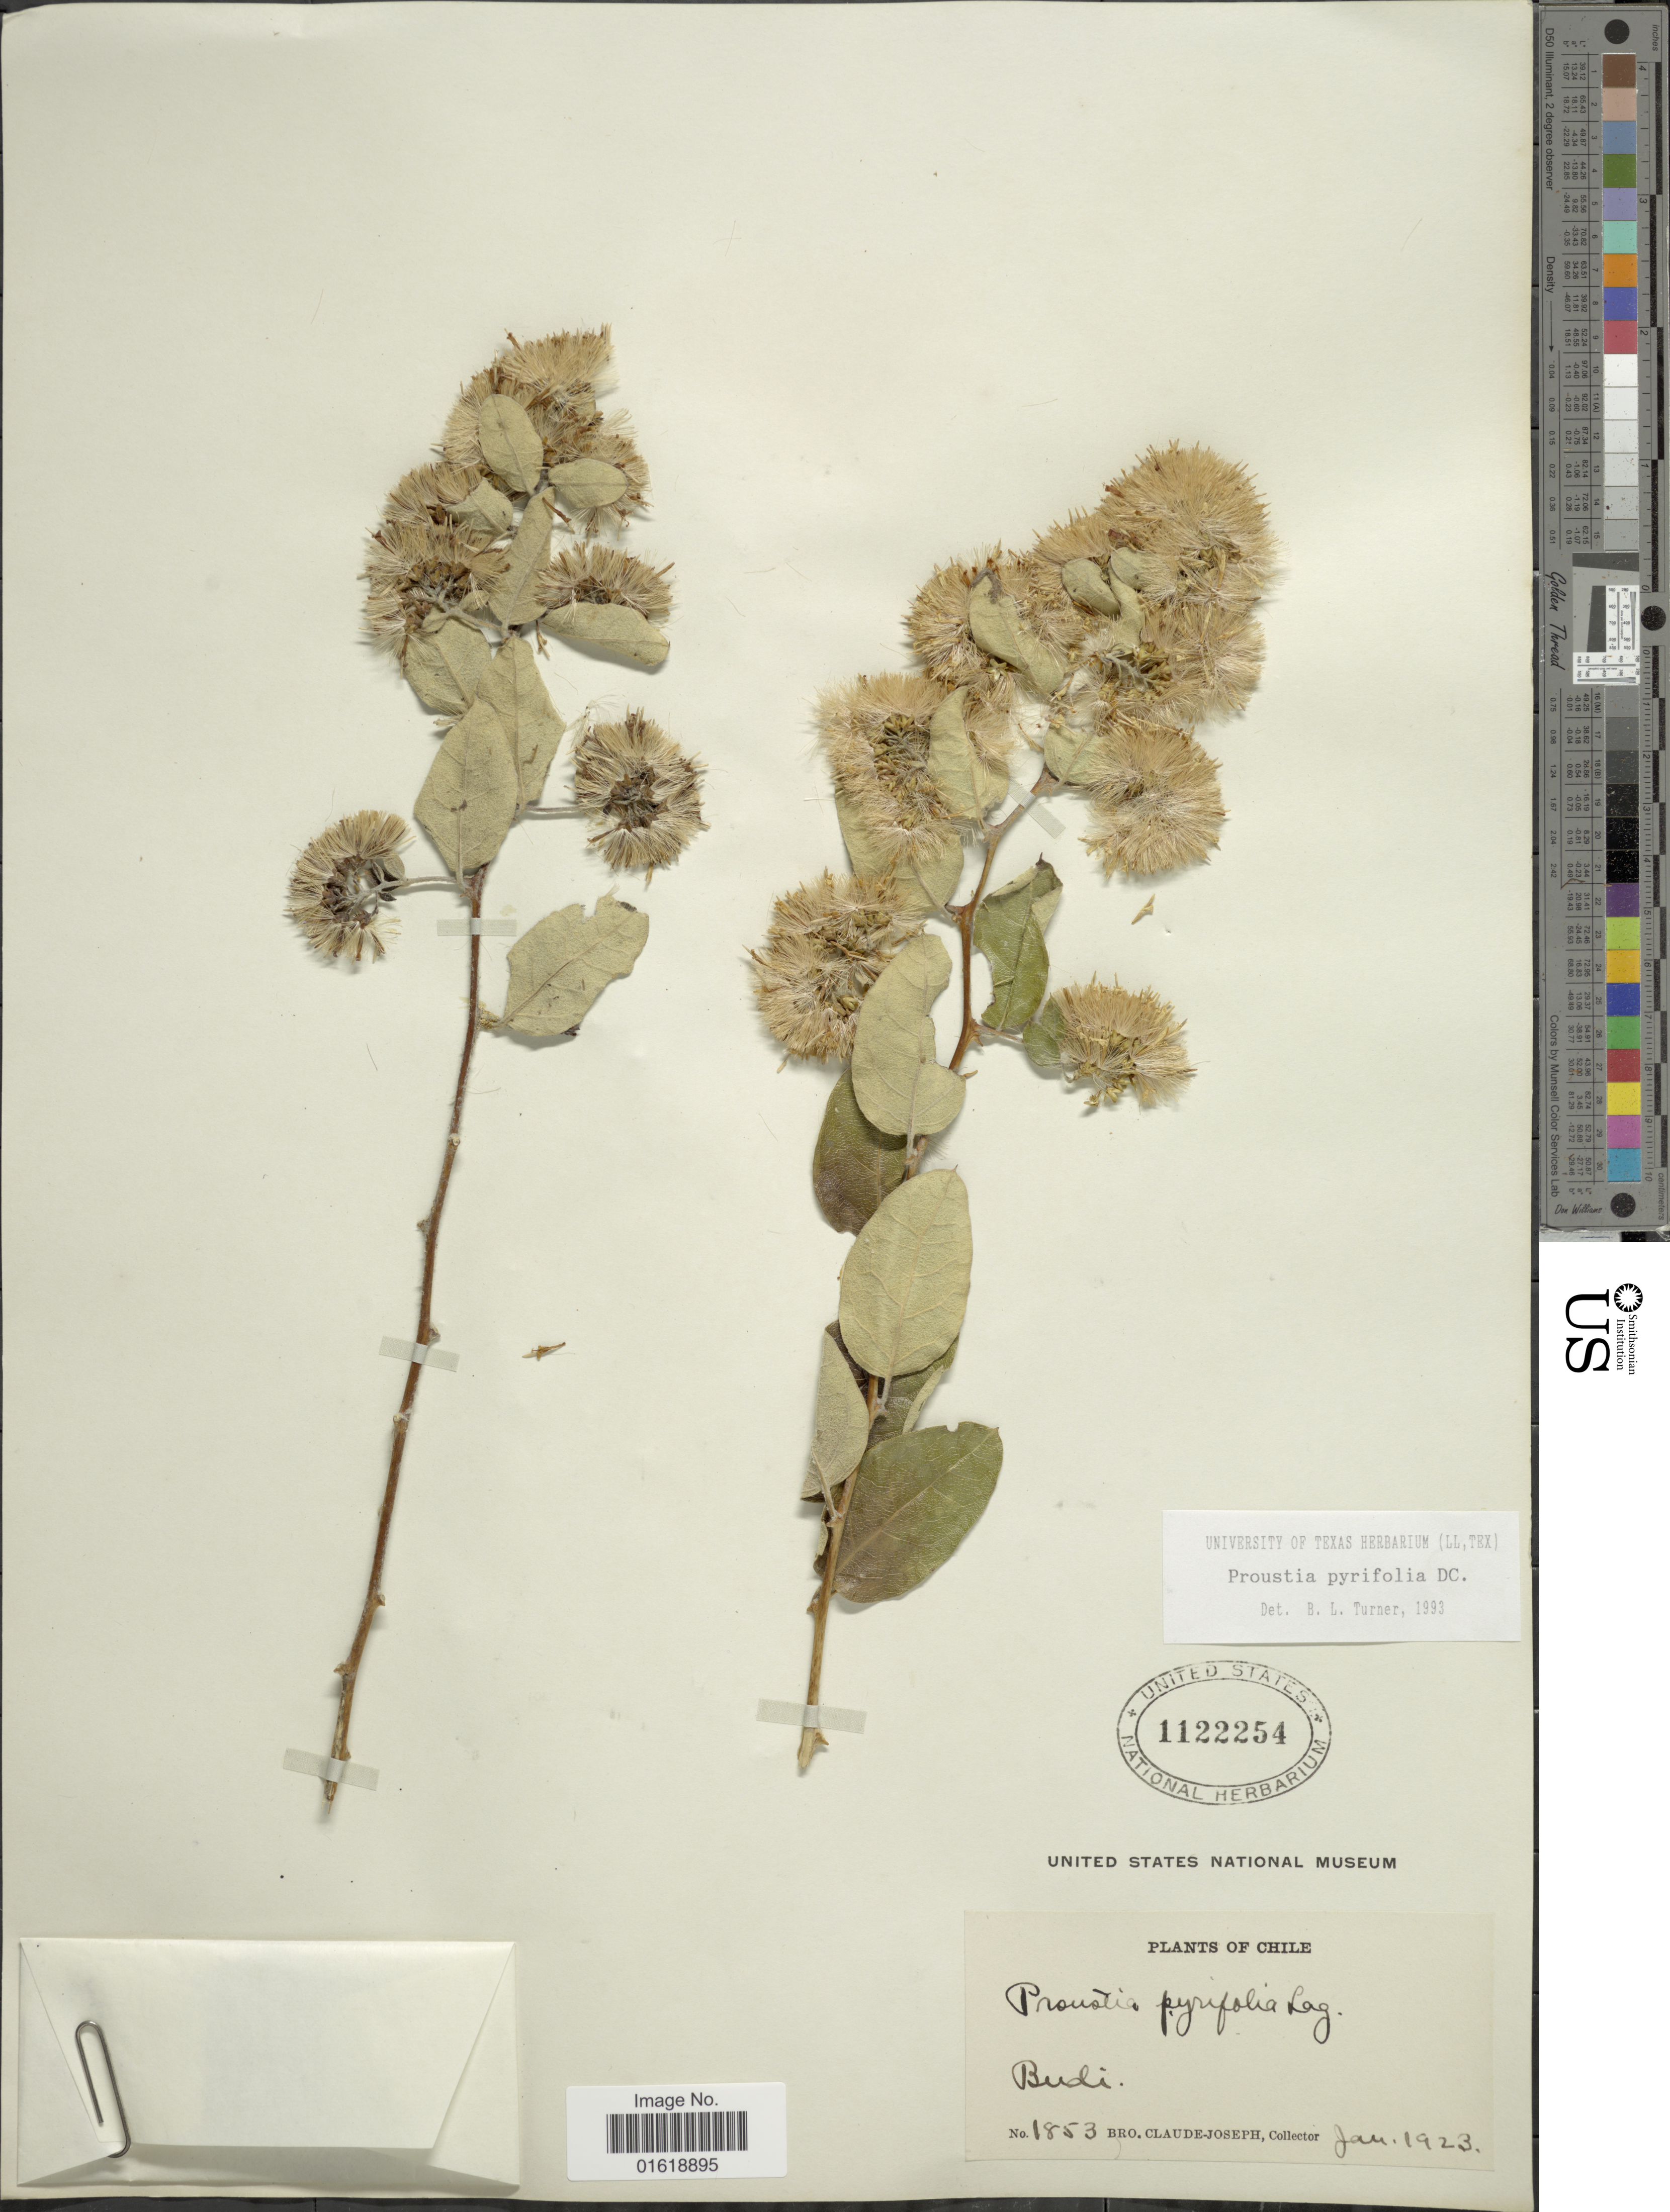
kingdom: Plantae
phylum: Tracheophyta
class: Magnoliopsida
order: Asterales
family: Asteraceae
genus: Proustia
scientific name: Proustia pyrifolia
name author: DC.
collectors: Bro. Claude-Joseph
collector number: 1853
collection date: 1923-01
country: Chile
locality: Budi.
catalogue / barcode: US 1122254